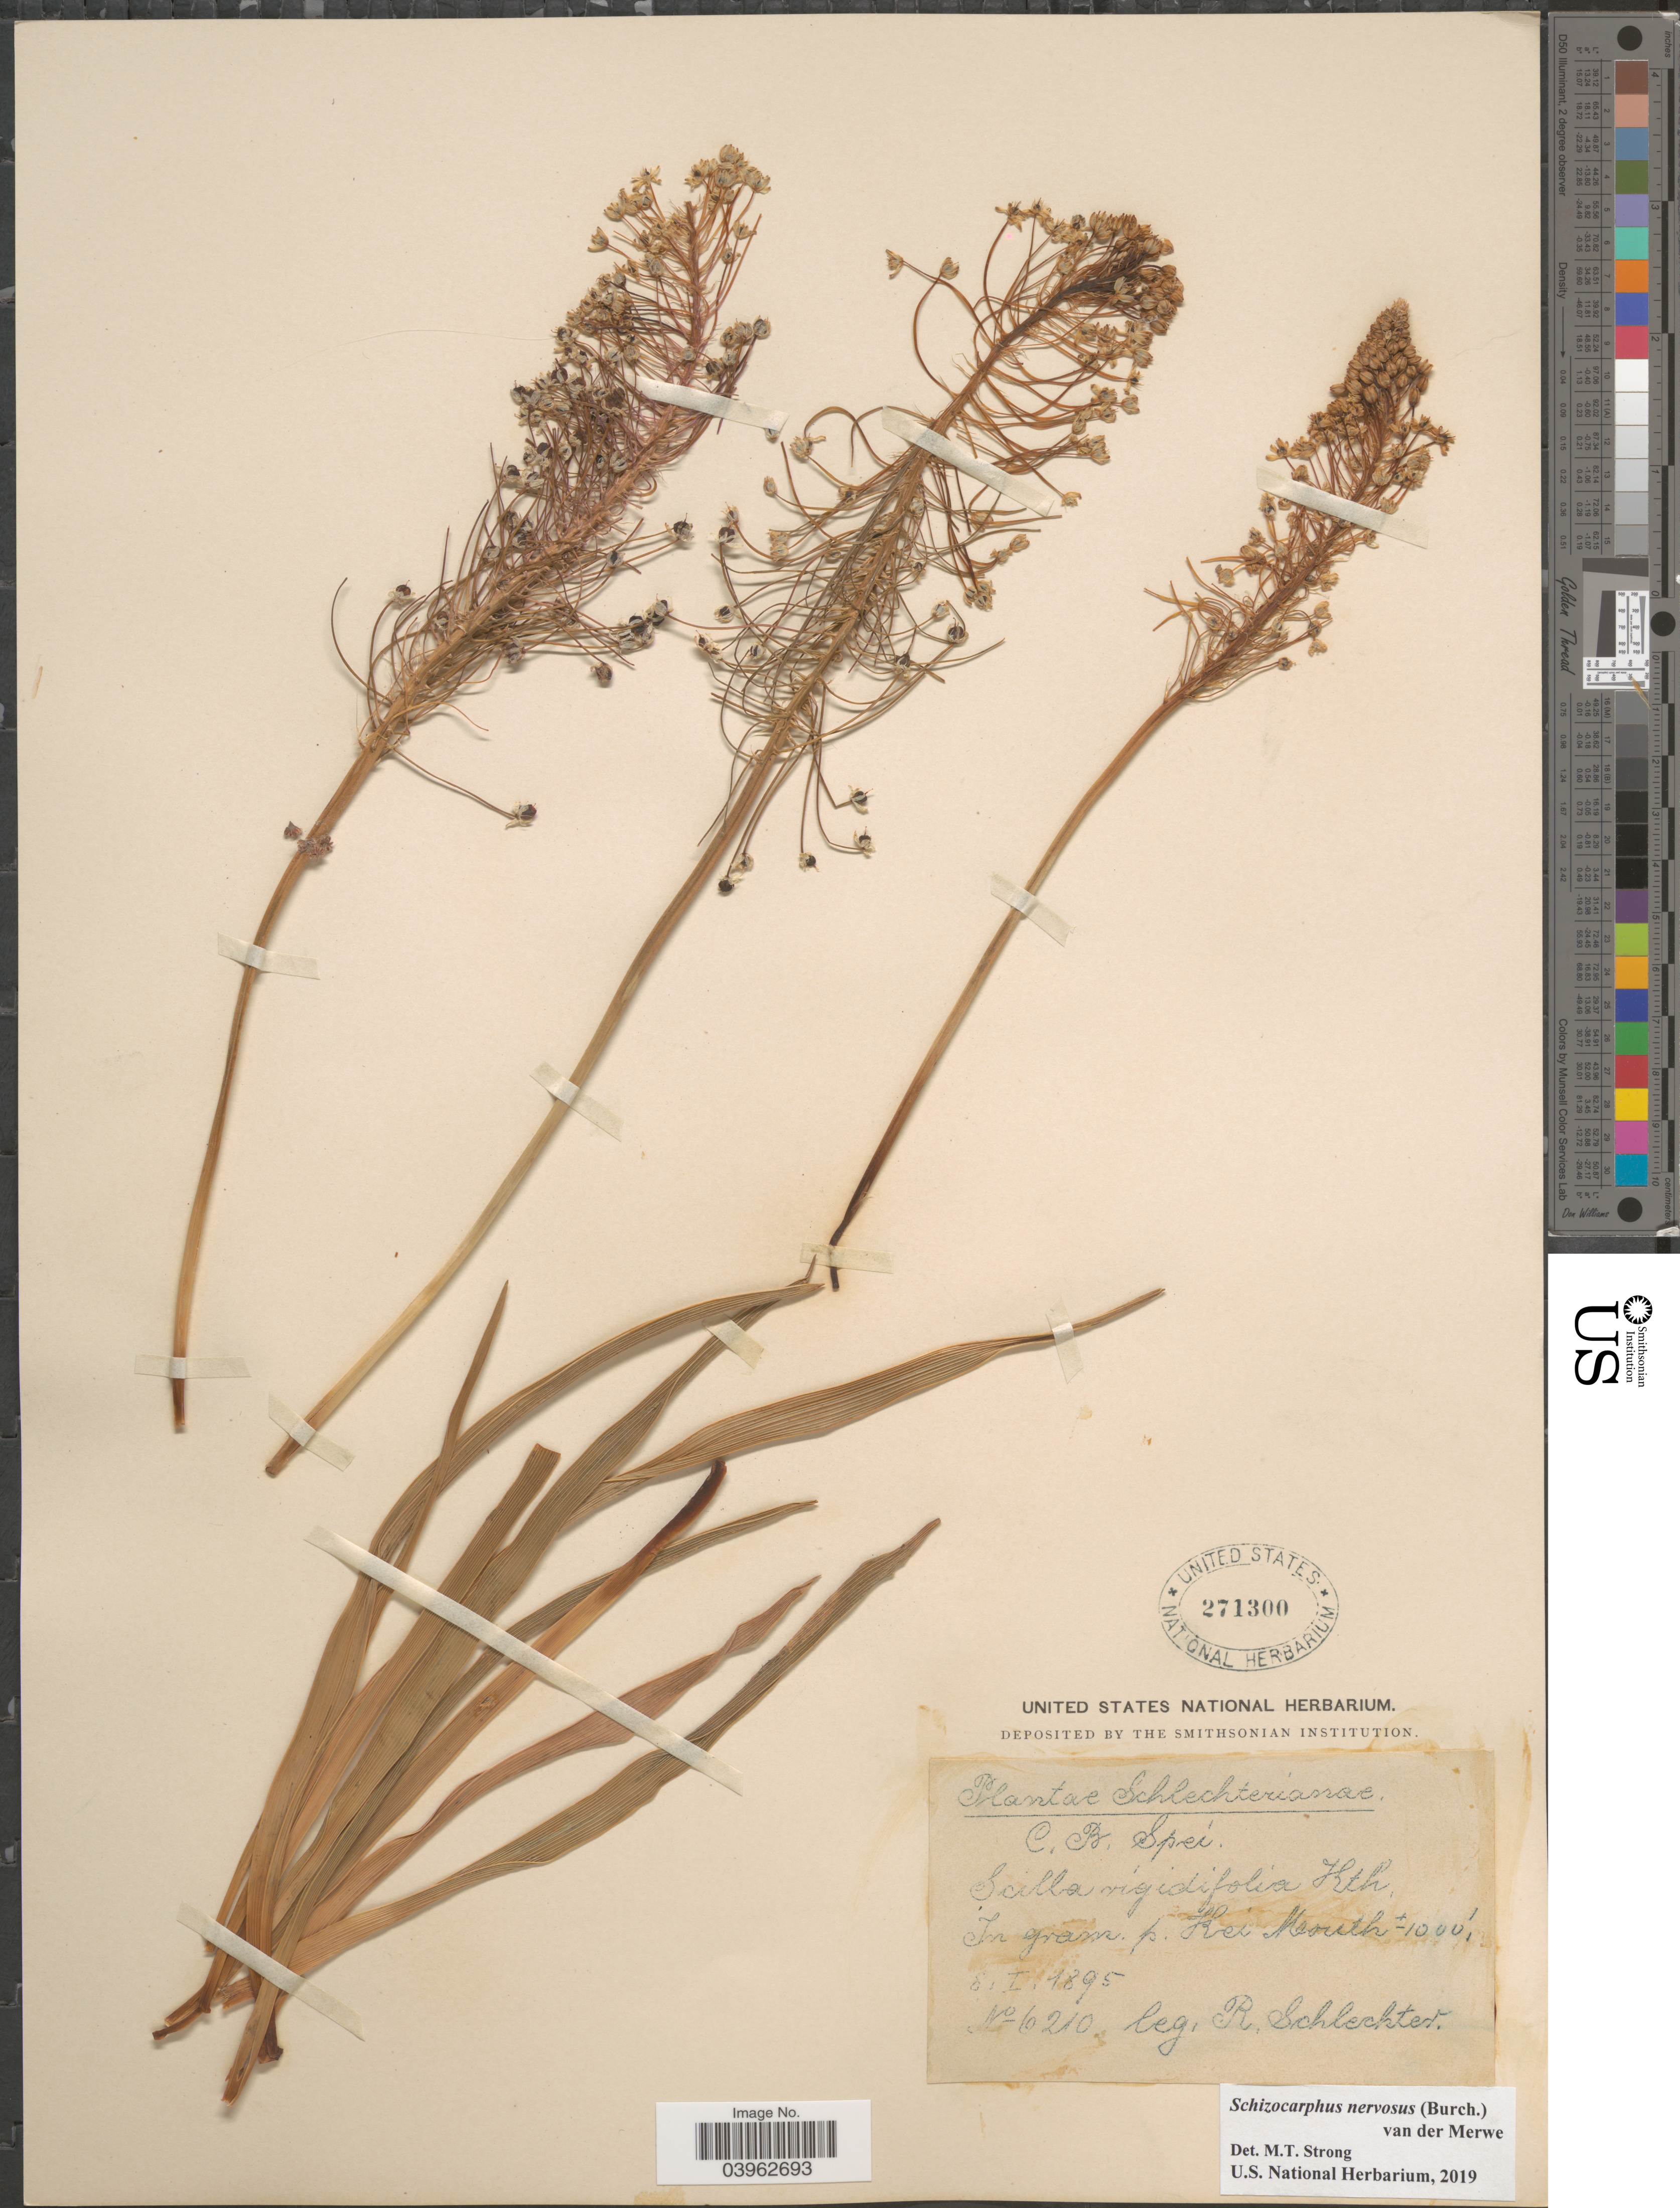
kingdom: Plantae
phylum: Tracheophyta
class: Liliopsida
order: Asparagales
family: Asparagaceae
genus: Schizocarphus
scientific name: Schizocarphus nervosus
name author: (Burch.) Van der Merwe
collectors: F. R. R. Schlechter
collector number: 6210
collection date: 1895-01-08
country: South Africa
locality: C. B. Spei. In gram. p. Kei Mouth.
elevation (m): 305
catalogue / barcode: US 271300